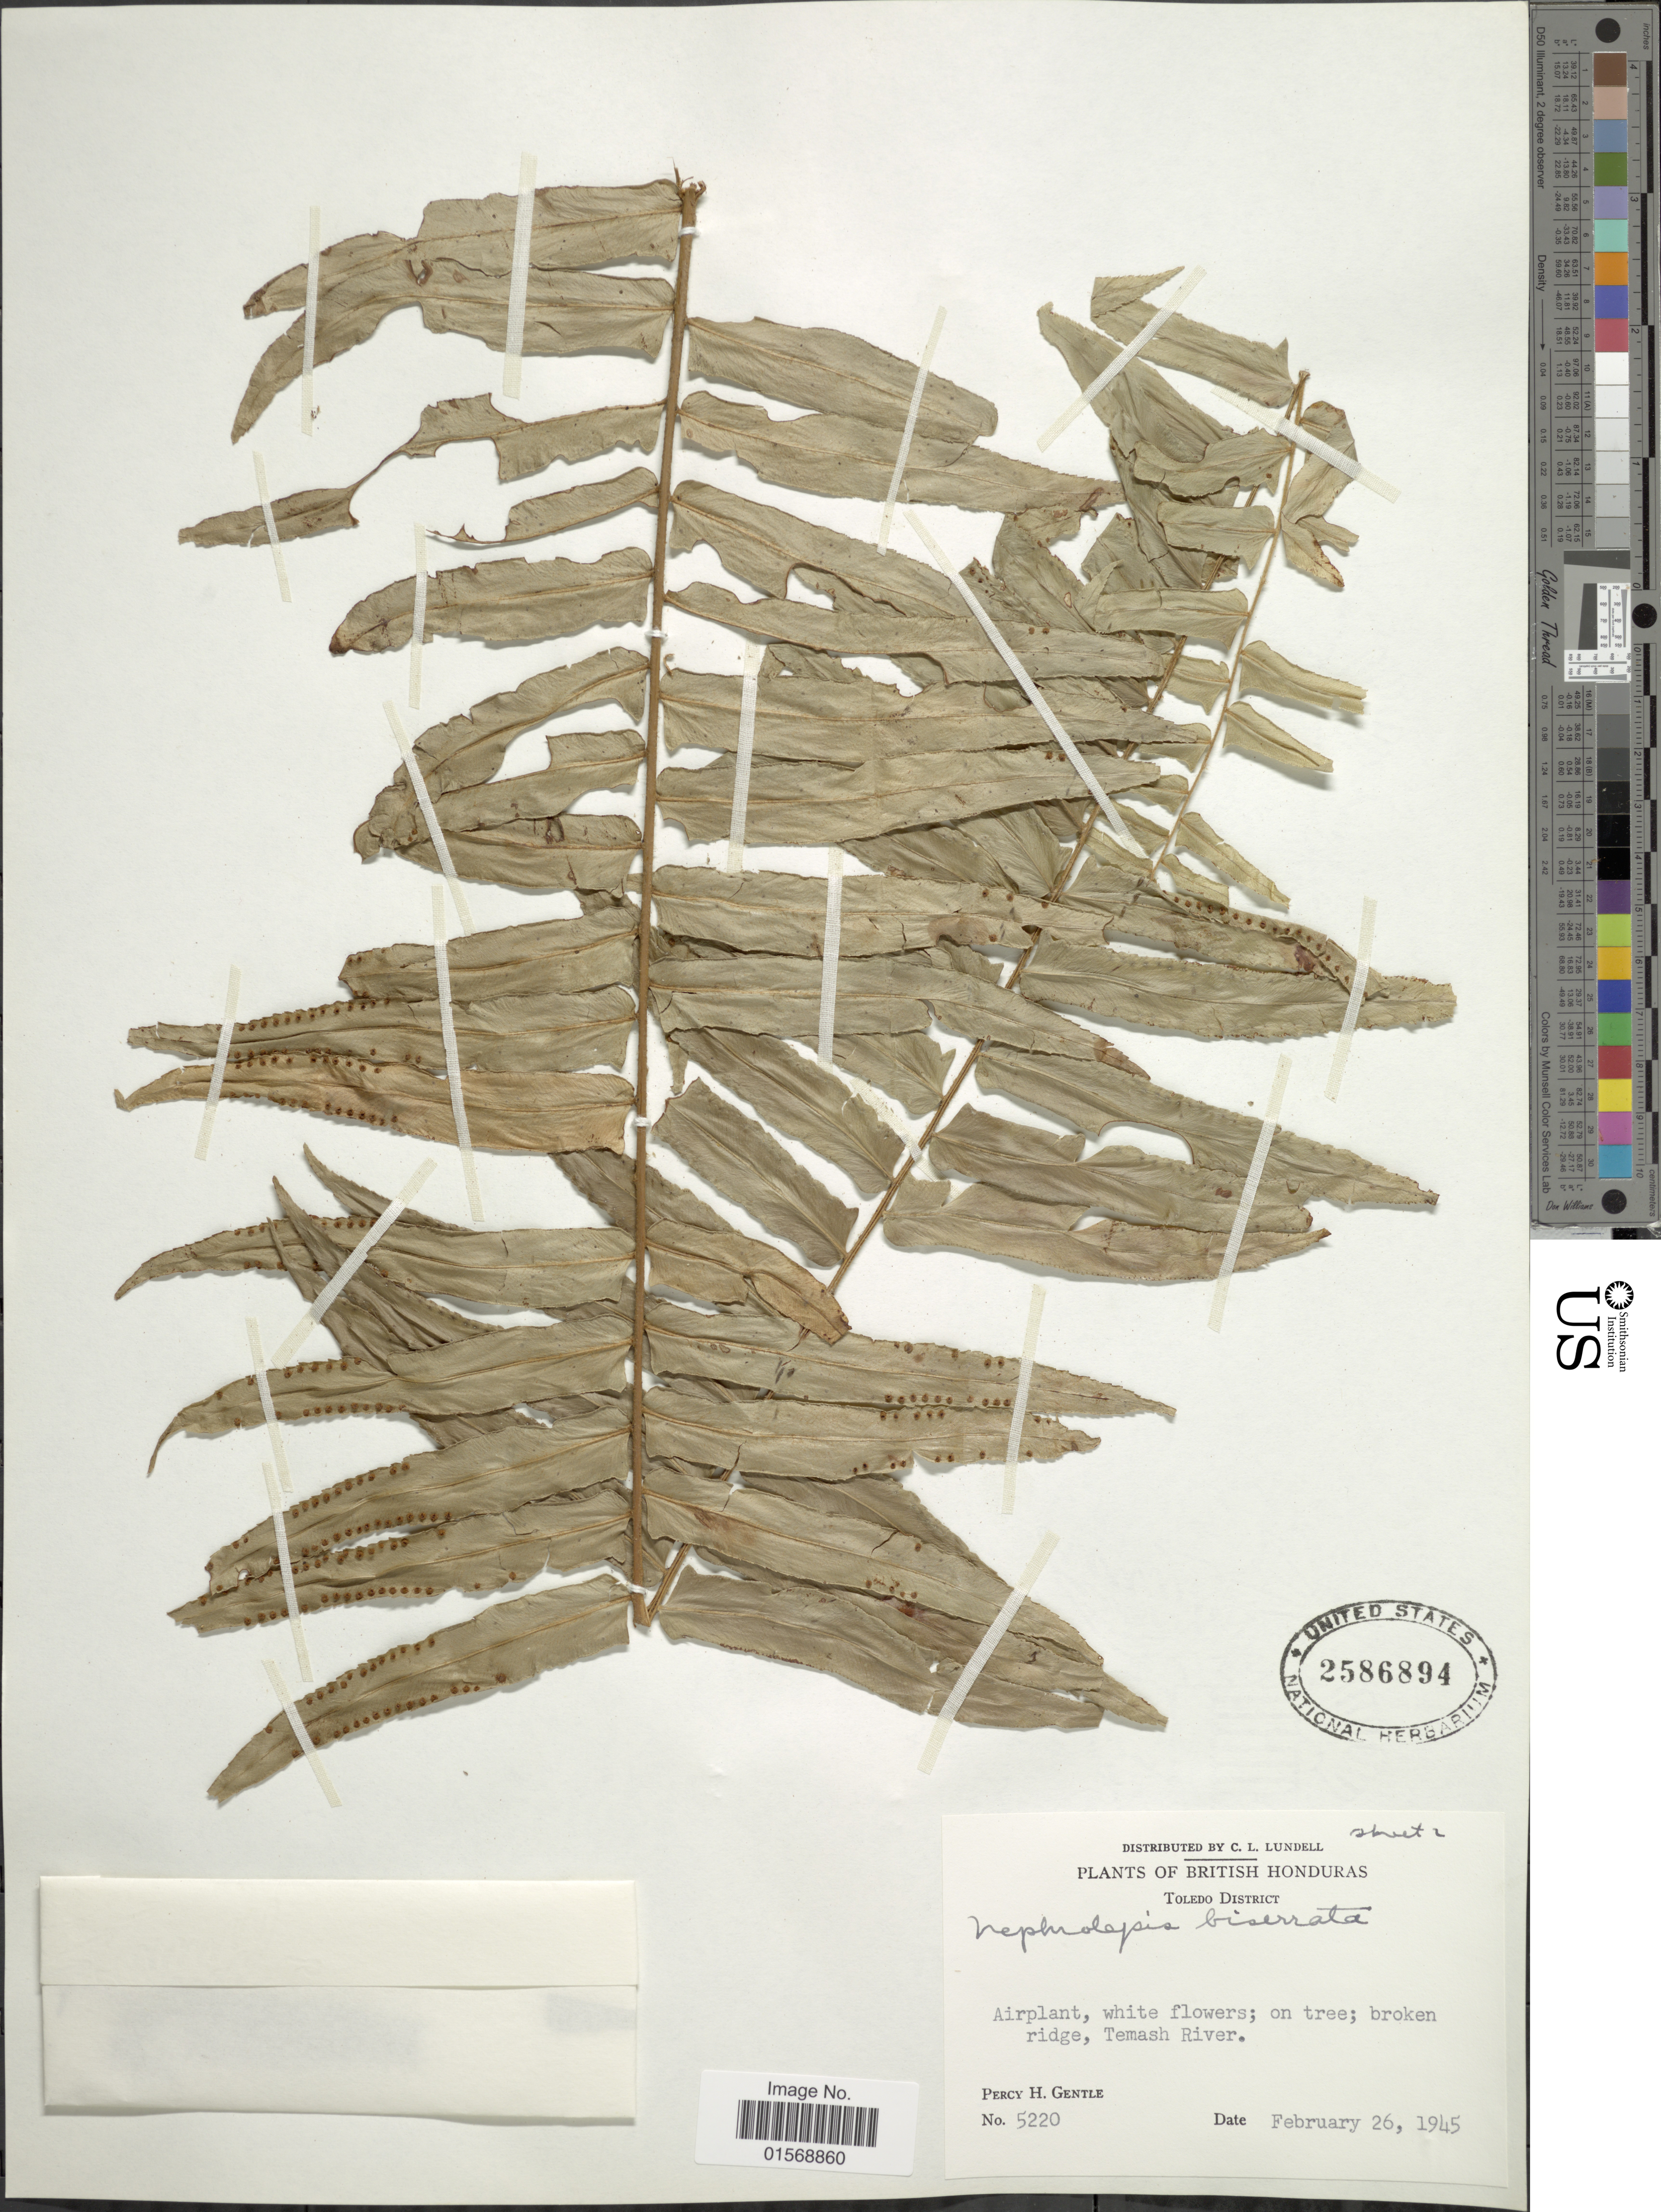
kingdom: Plantae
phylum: Tracheophyta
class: Polypodiopsida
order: Polypodiales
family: Nephrolepidaceae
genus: Nephrolepis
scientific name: Nephrolepis biserrata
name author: (Sw.) Schott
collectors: P. H. Gentle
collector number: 5220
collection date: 1945-02-26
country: Belize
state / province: Toledo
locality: British Honduras, Toledo District, Temash River.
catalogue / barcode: US 2586894